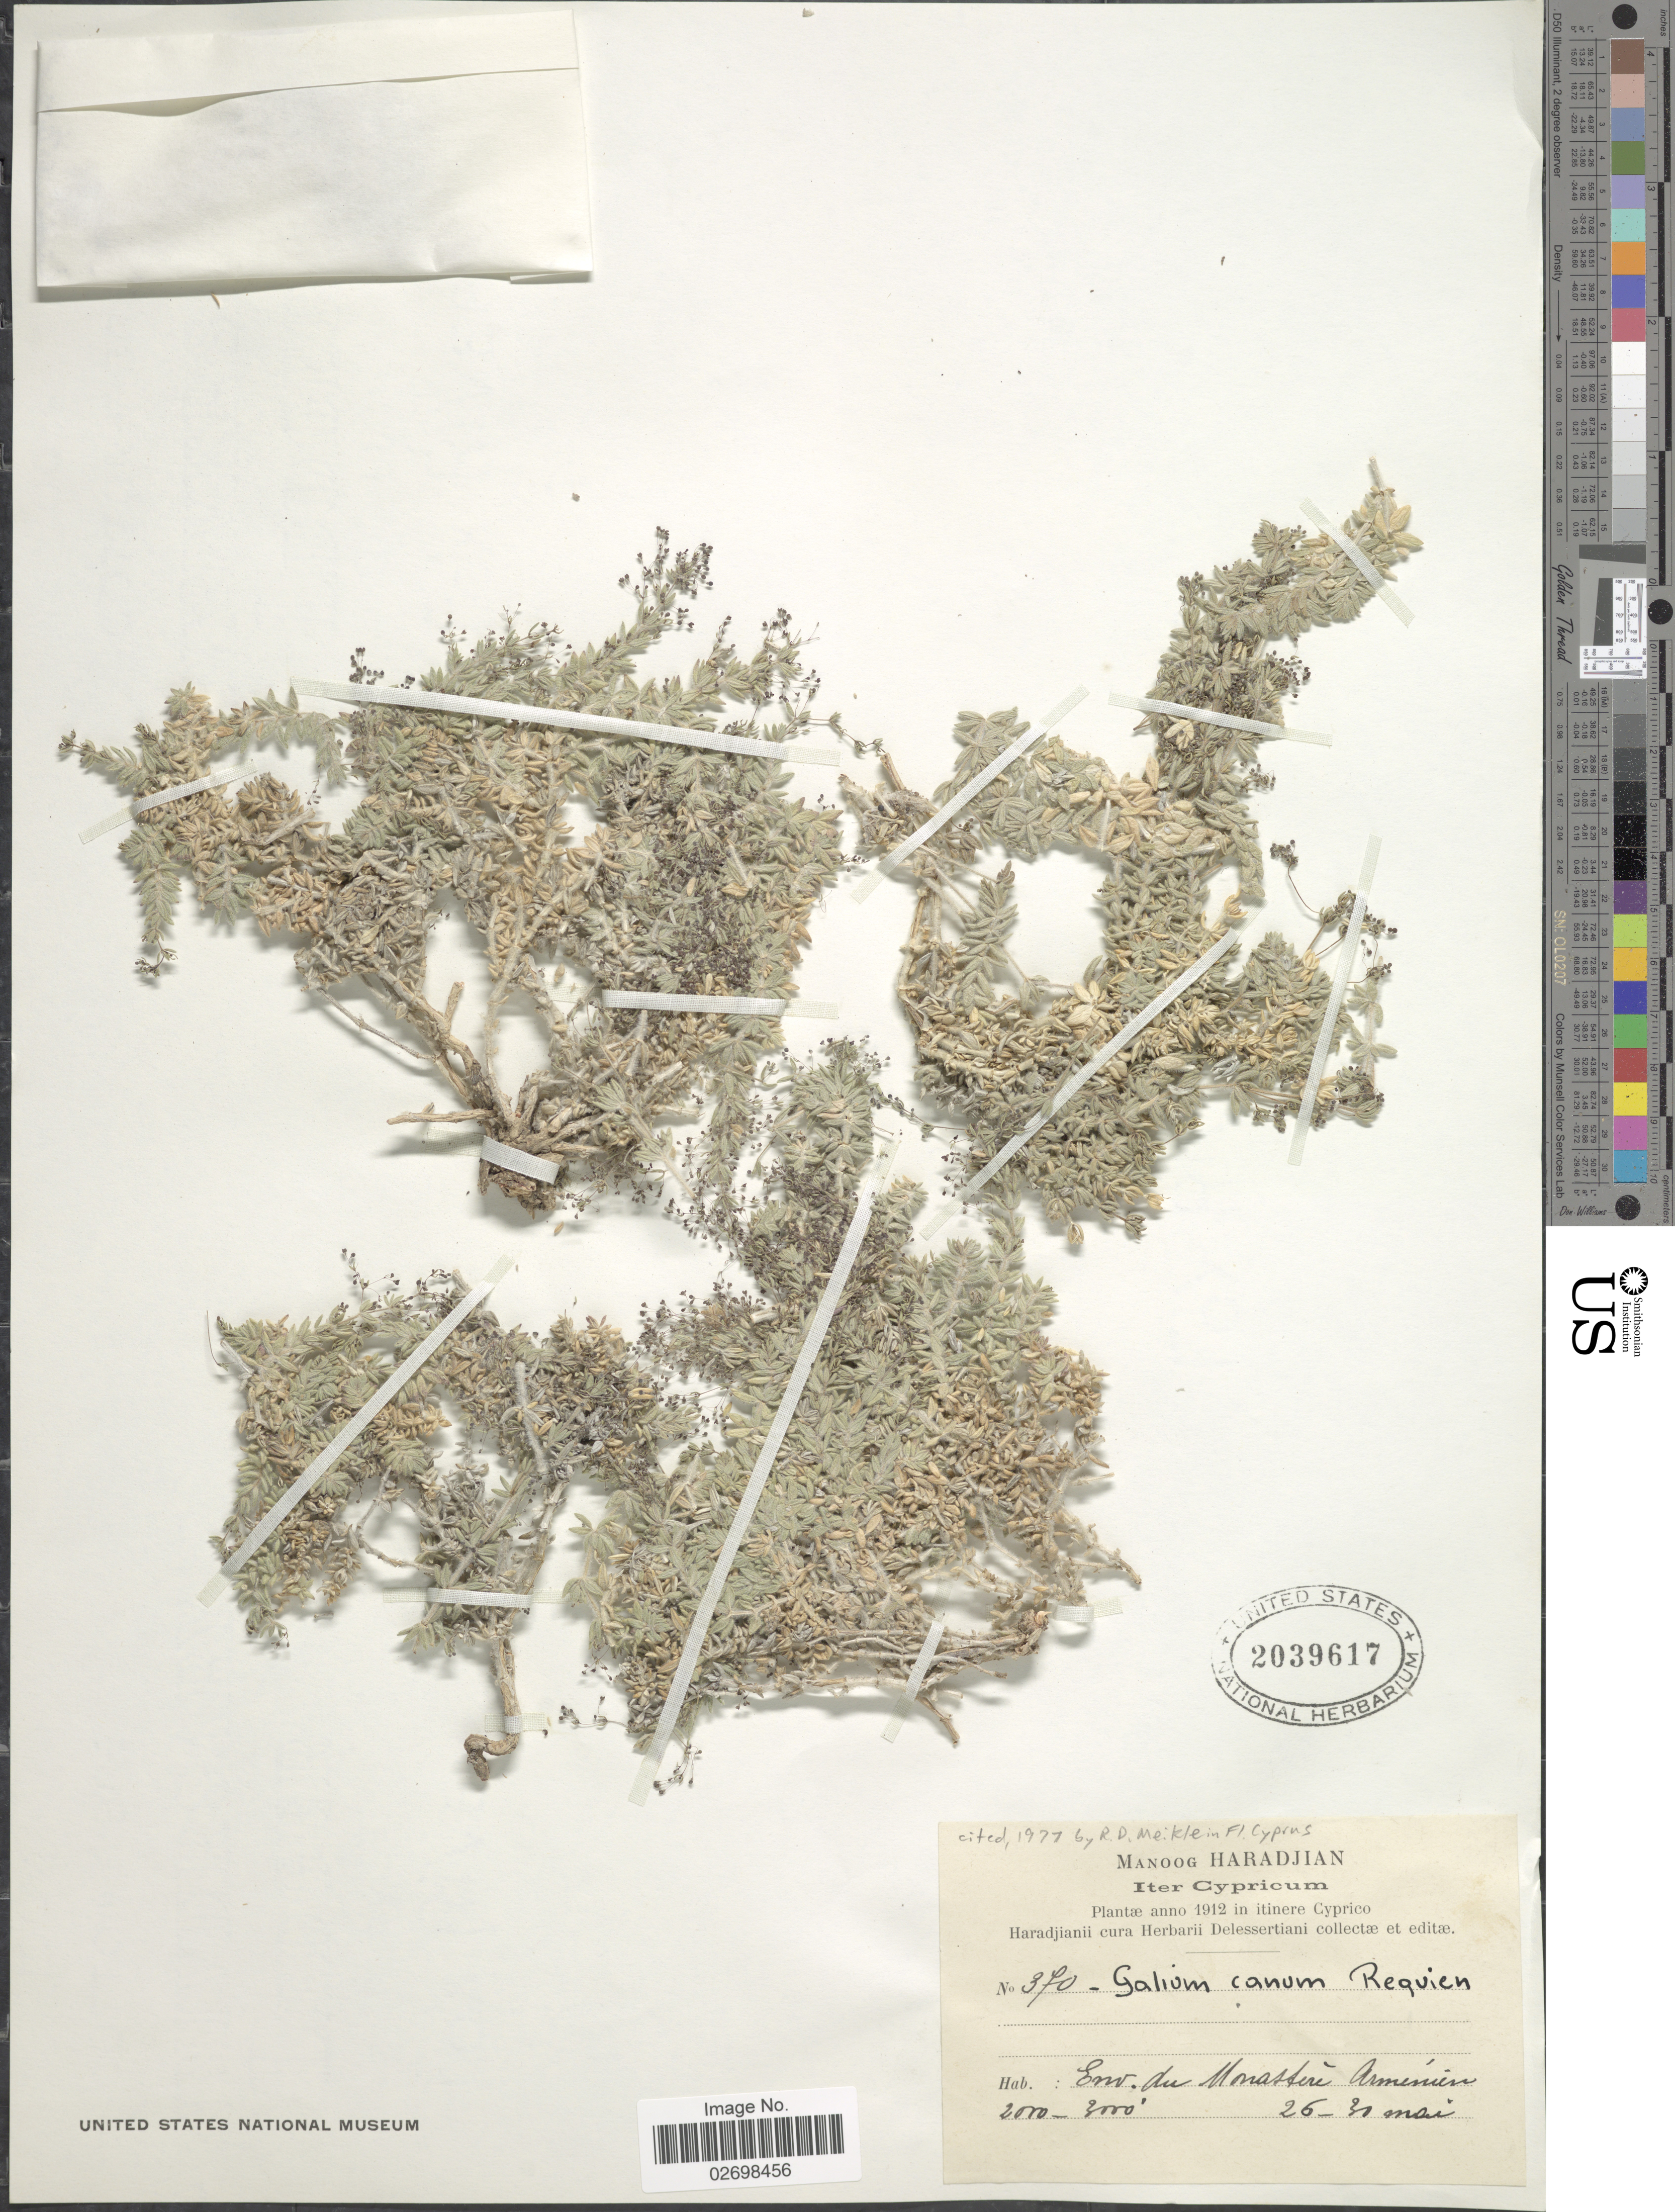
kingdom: Plantae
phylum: Tracheophyta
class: Magnoliopsida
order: Gentianales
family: Rubiaceae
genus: Galium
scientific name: Galium canum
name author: Req. ex DC.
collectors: M. Haradjian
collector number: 370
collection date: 1912-05-26/1912-05-30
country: Cyprus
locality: Cypricum, in itinere Cyprico Haradjianii cura Herbarrii Delessertiani, Env. du Monastere Armenien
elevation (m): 610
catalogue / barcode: US 2039617